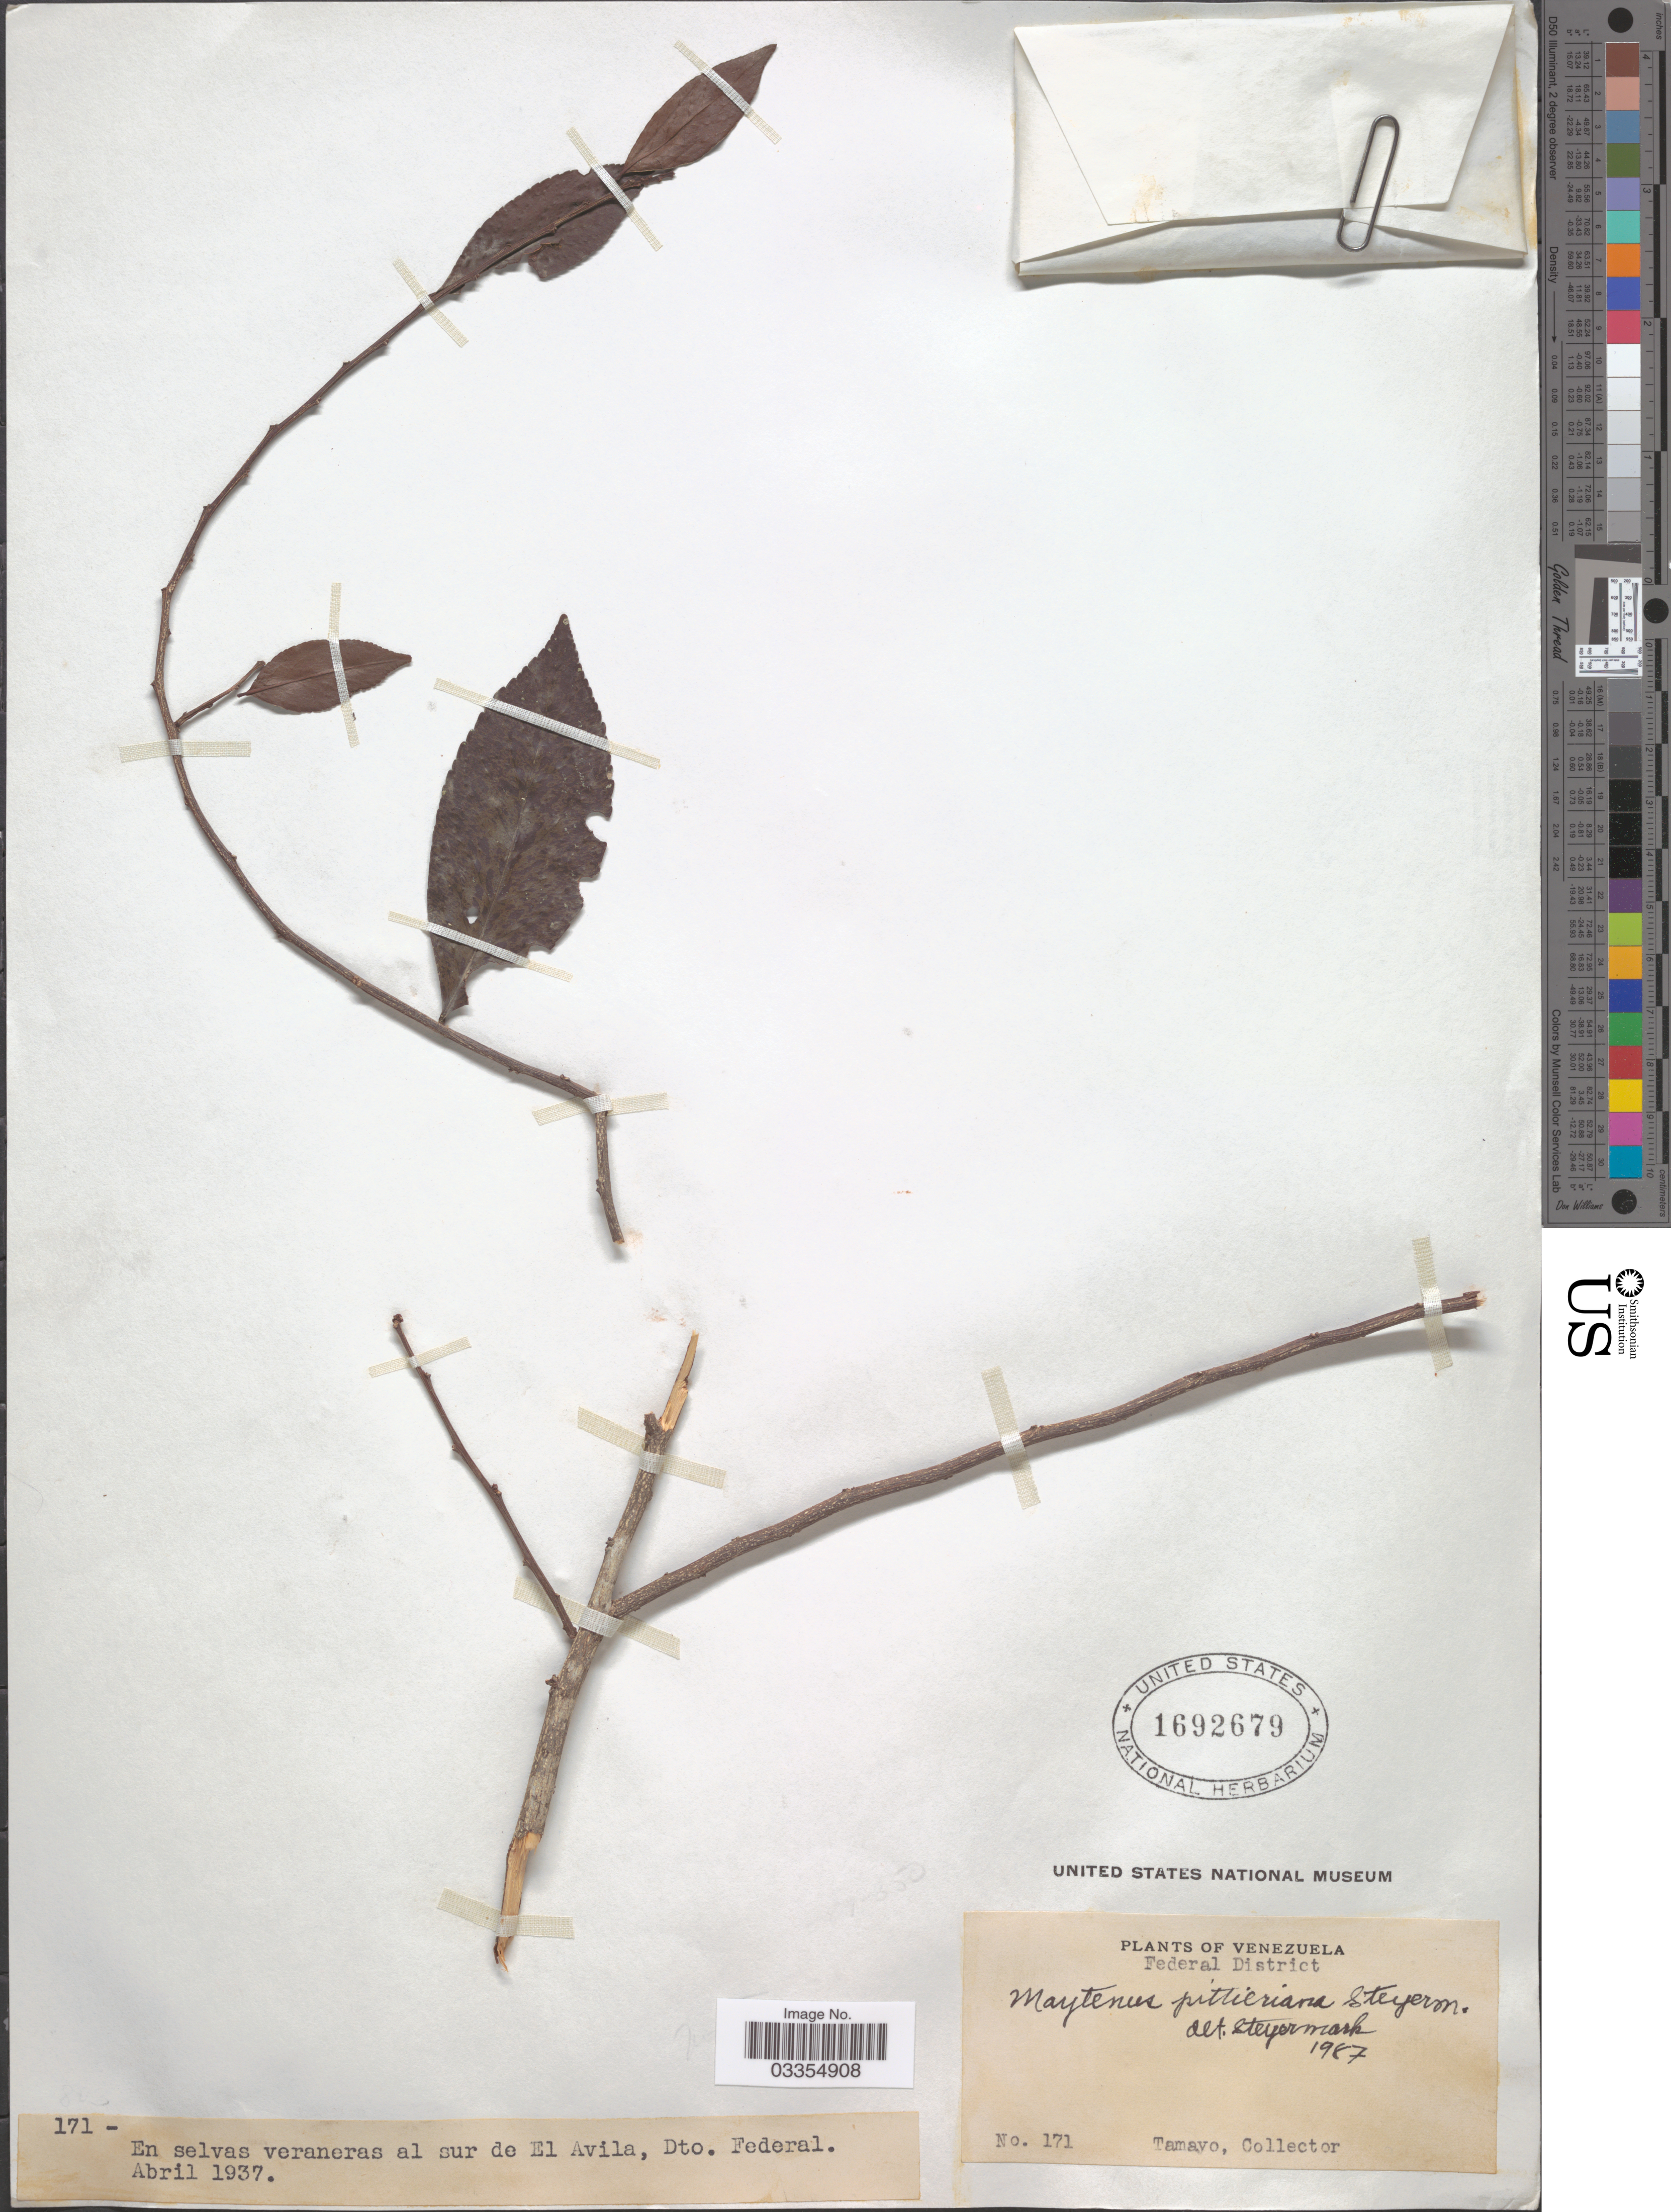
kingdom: Plantae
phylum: Tracheophyta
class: Magnoliopsida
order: Celastrales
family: Celastraceae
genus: Maytenus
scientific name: Maytenus pittieriana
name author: Steyerm.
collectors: -. Tamayo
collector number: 171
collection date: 1937-04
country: Venezuela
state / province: Miranda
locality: Federal District. El selvas veraneras al sur de El Avila, Dto. Federal.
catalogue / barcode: US 1692679